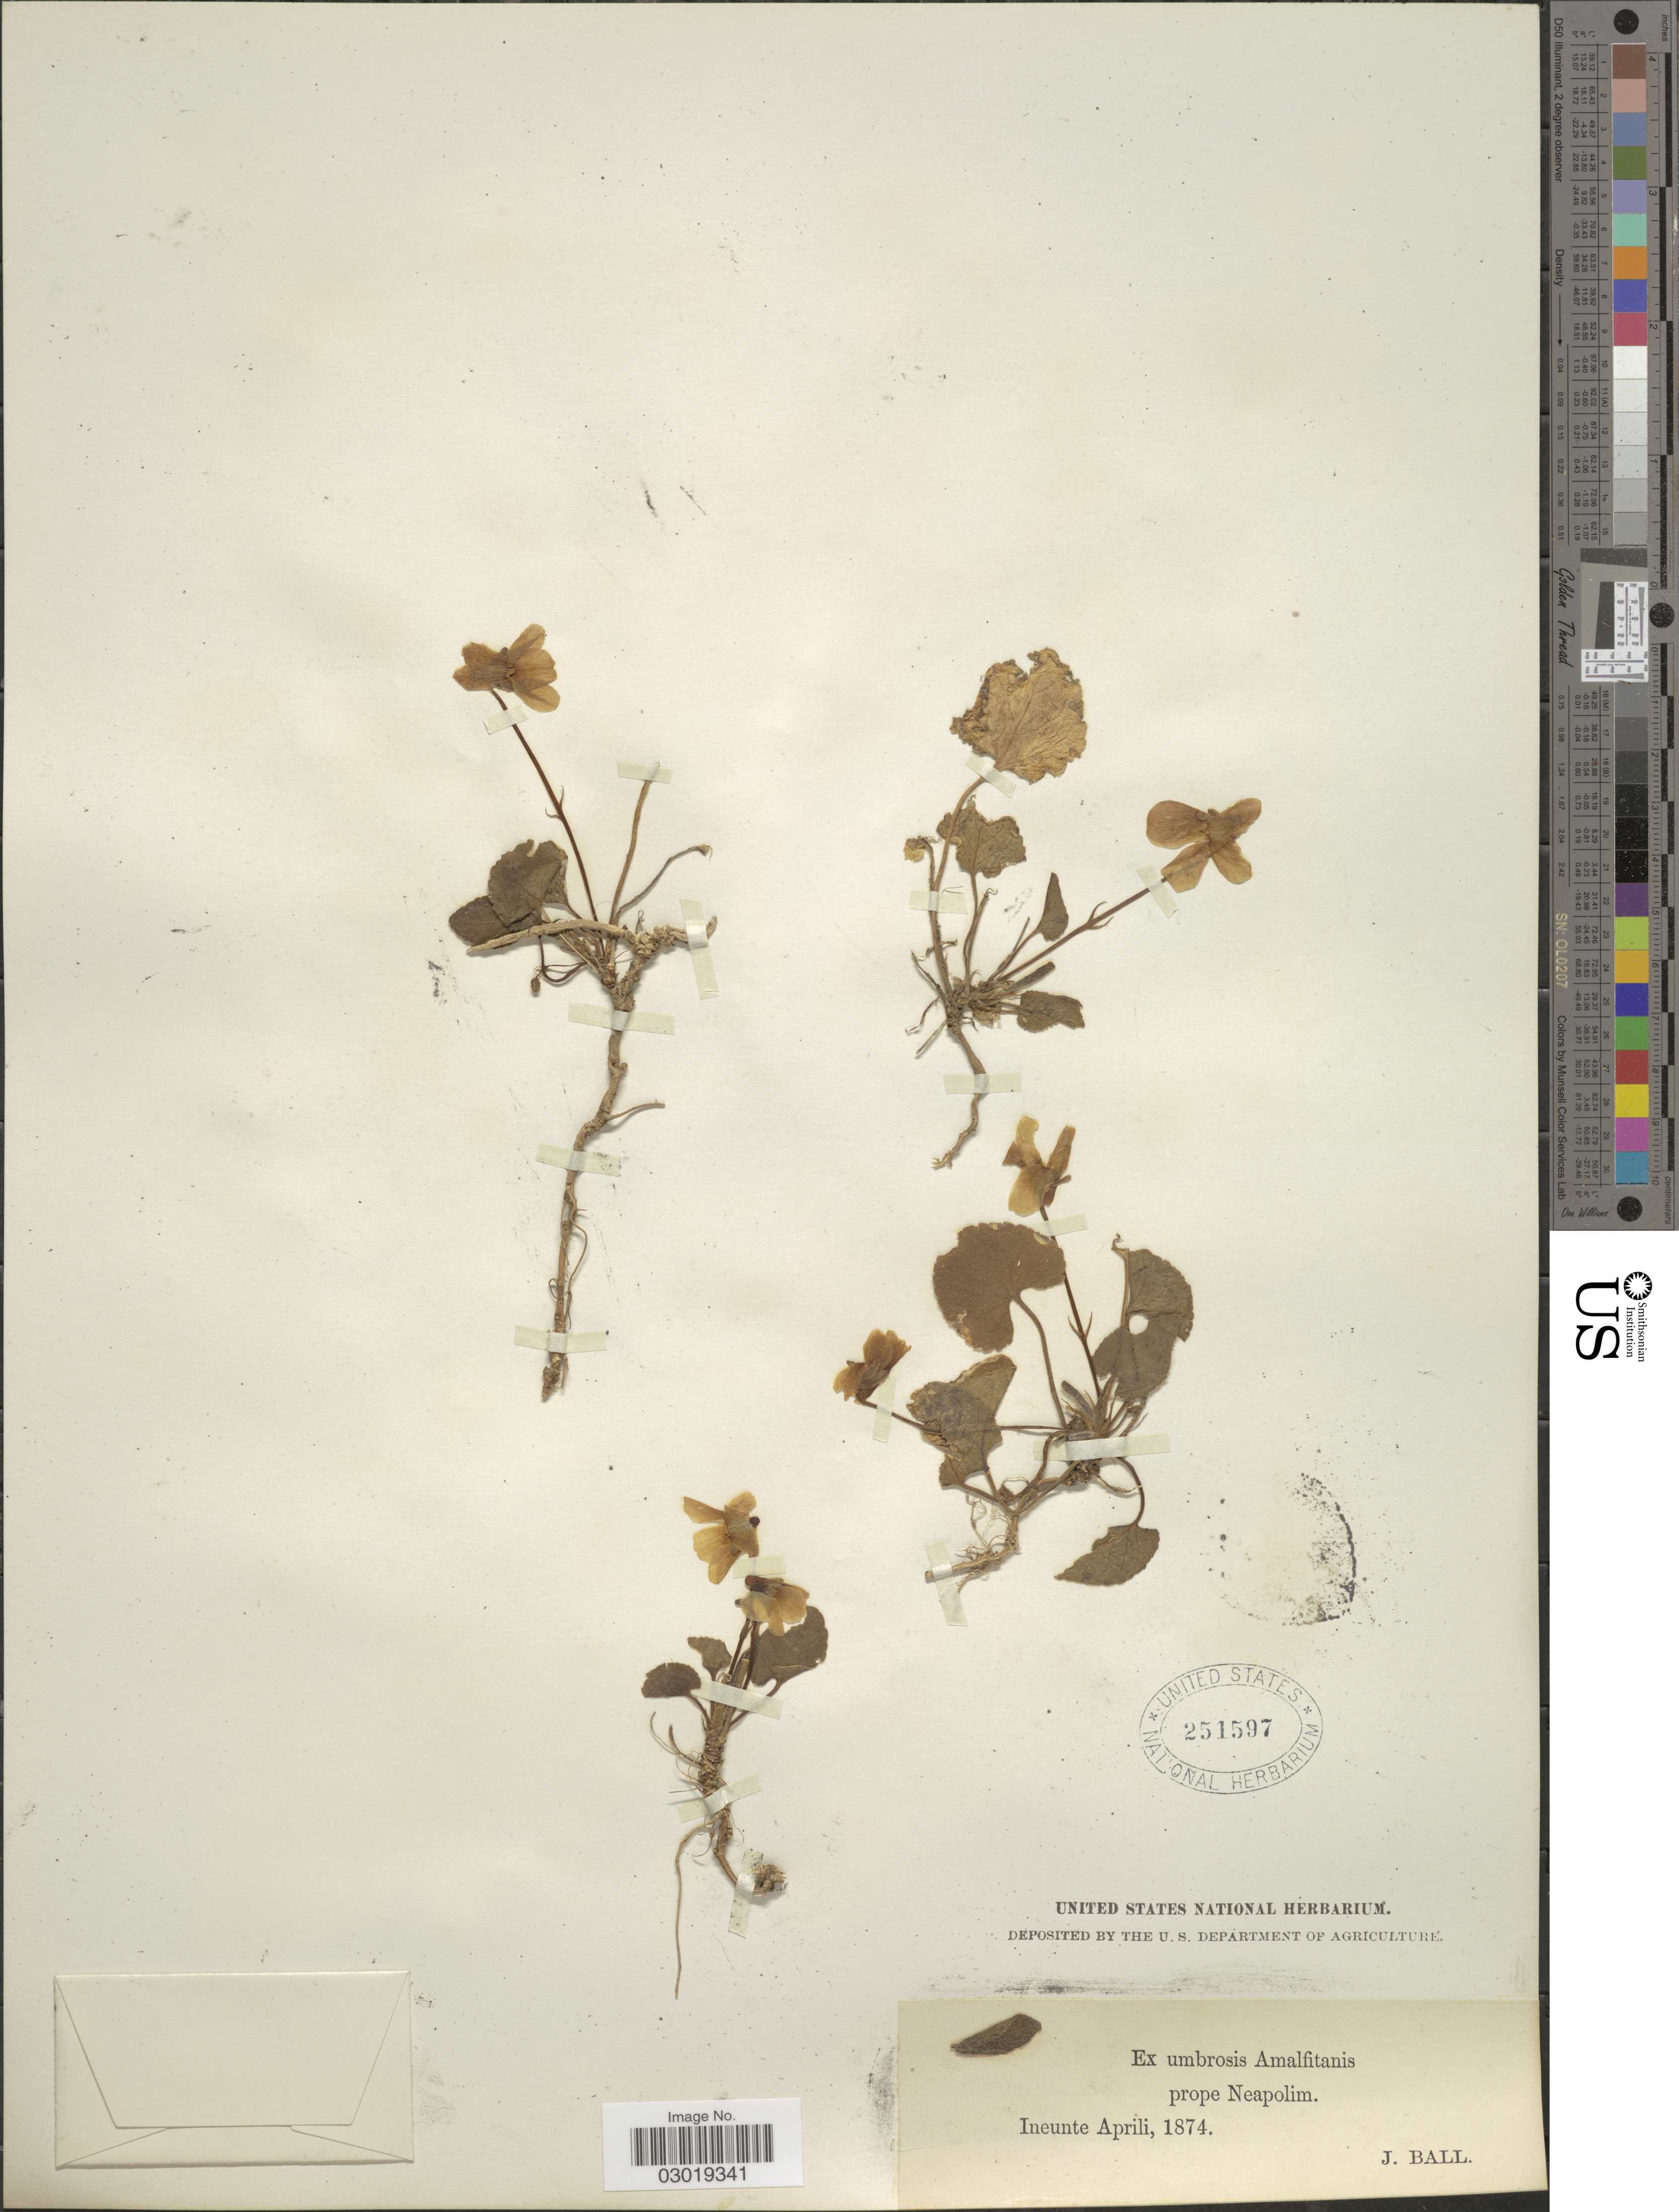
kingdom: Plantae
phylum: Tracheophyta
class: Magnoliopsida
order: Malpighiales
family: Violaceae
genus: Viola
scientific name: Viola sp.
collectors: J. Ball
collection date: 1874-04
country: Italy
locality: Ex Umbrosis Amalfitanis prope Neapolim.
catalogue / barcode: US 251597